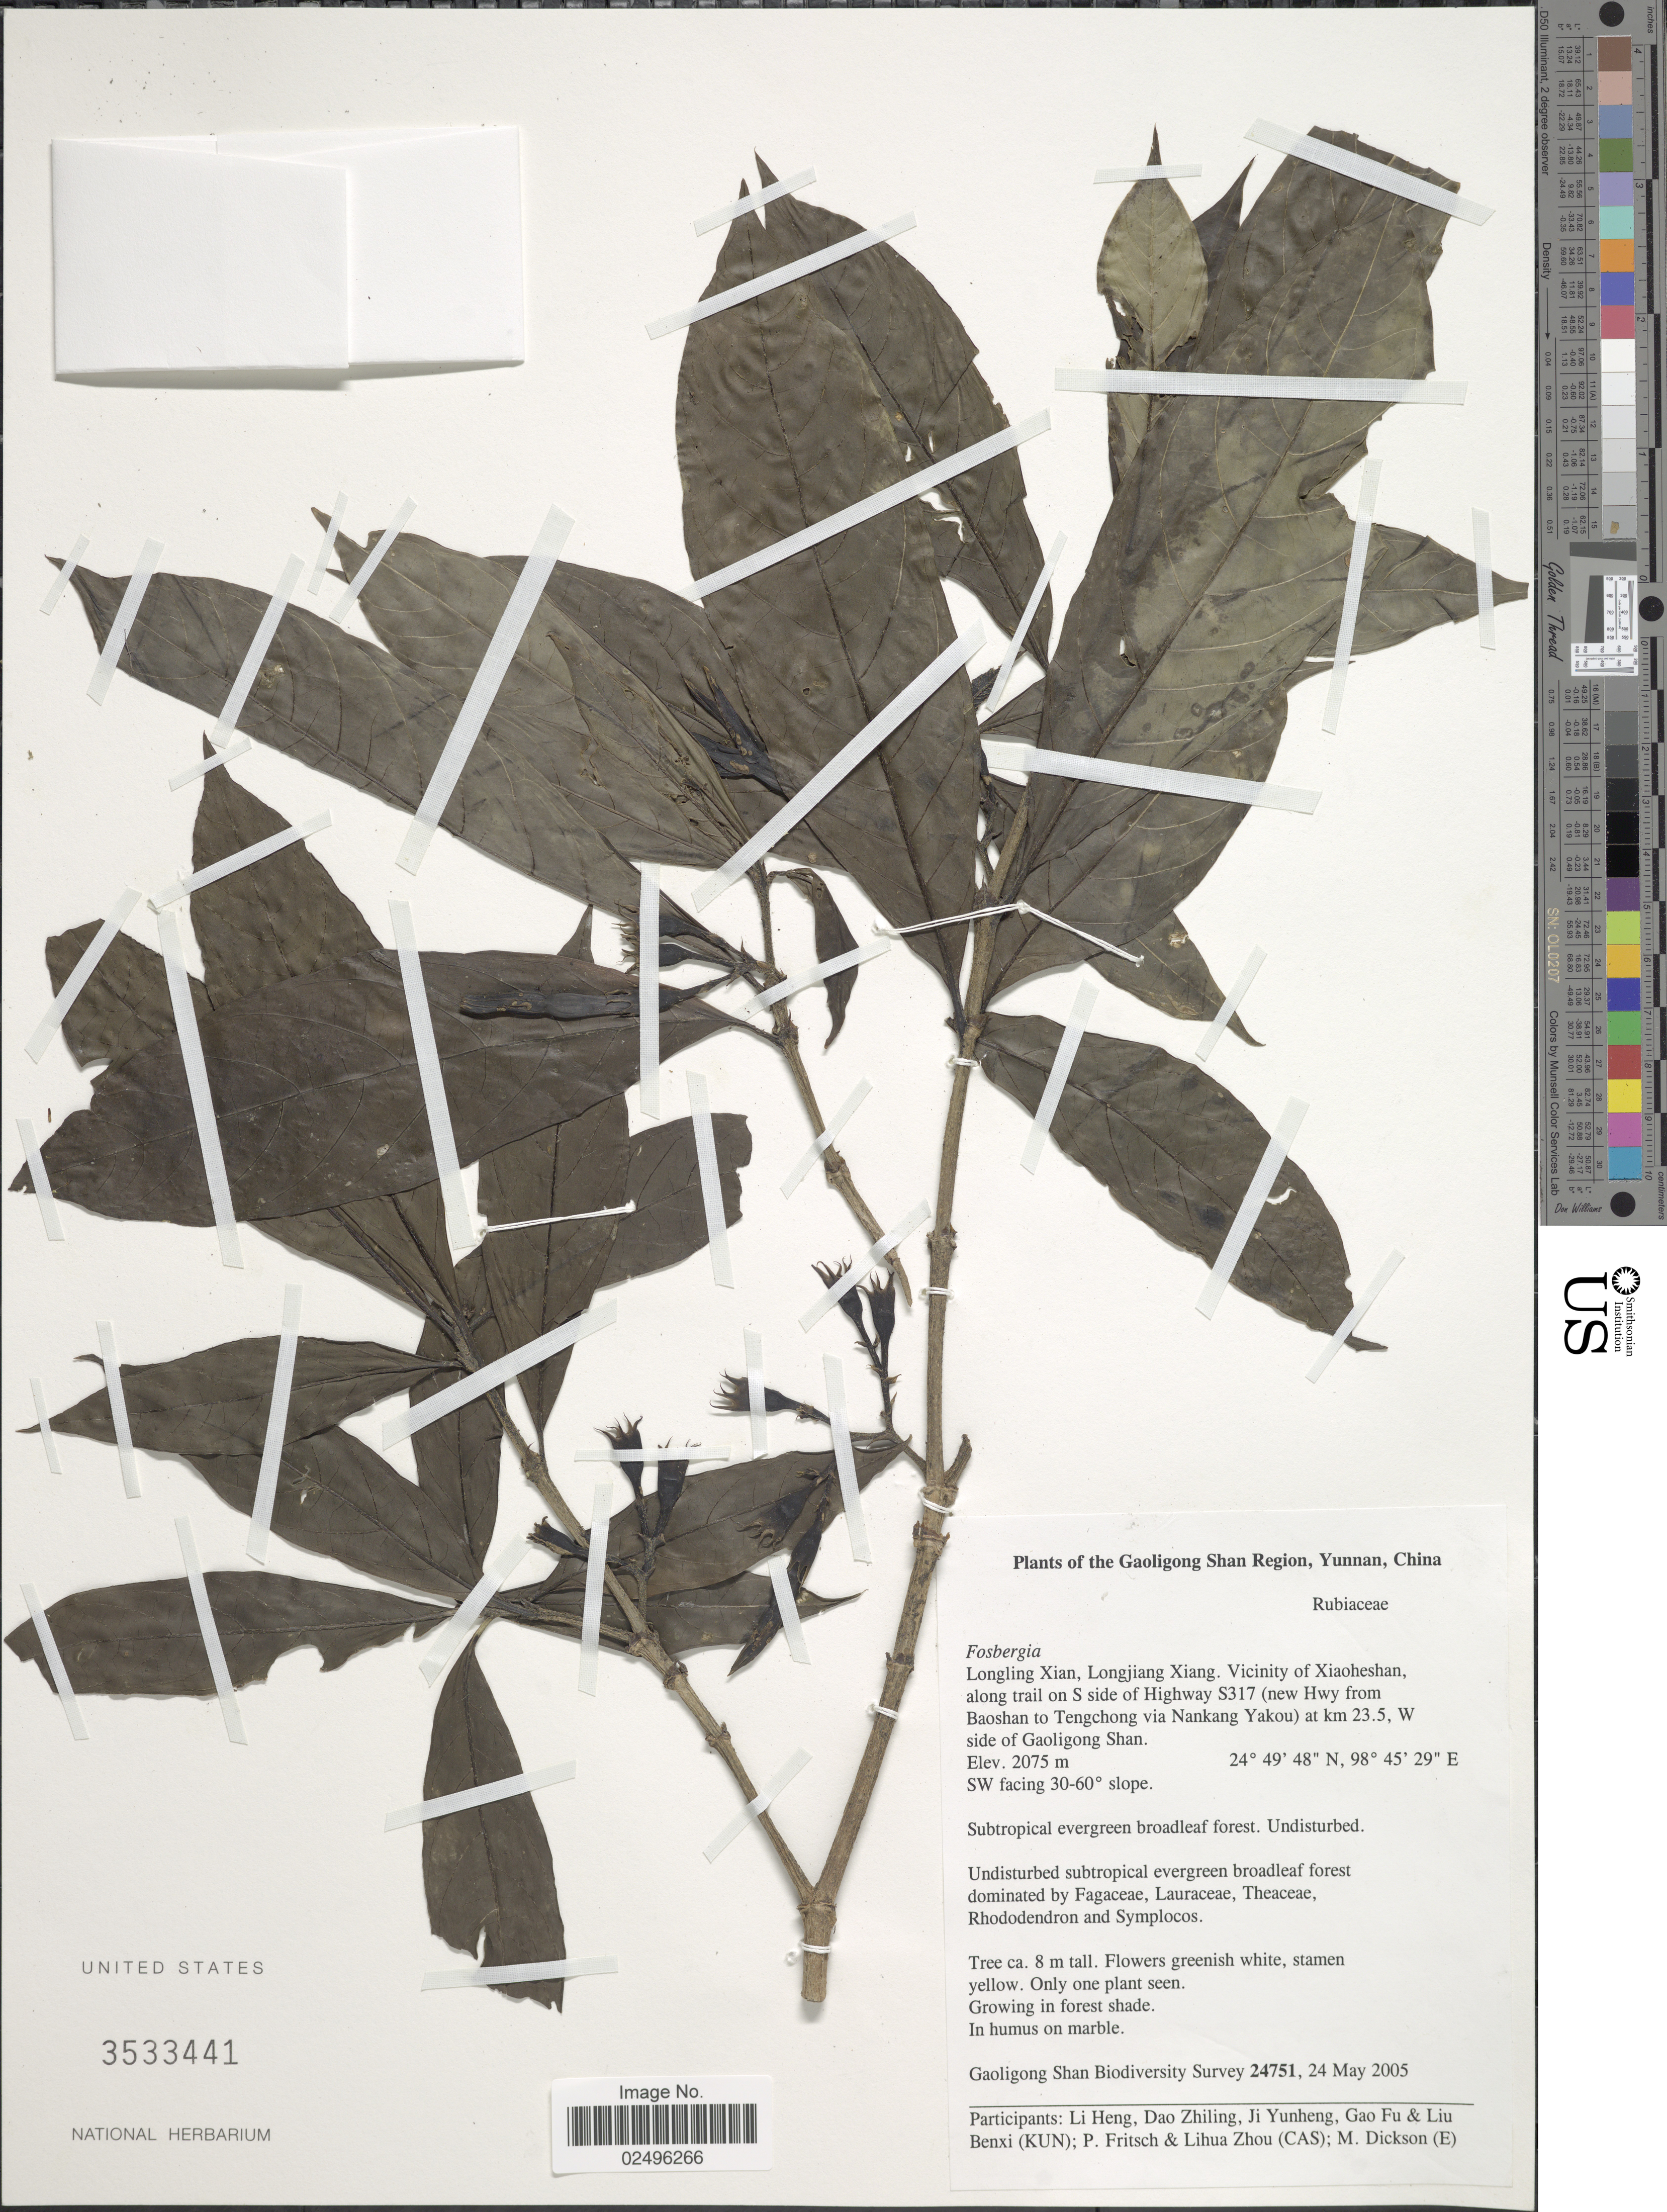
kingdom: Plantae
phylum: Tracheophyta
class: Magnoliopsida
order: Gentianales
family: Rubiaceae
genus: Fosbergia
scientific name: Fosbergia sp.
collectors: Gaoligong Shan Biodiversity Survey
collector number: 24751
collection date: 2005-05-24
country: China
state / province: Yunnan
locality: Gaoligong Shan Region, Yunnan. Longling Xian, Longjiang Xiang. Vicinity of Xiaoheshan, along trail on S side of Highway S317 (new Hwy from Baoshan to Tengchong via Nankang Yakou) at km 23.5 W side of Gaoligong Shan. SW facing 30-60° slope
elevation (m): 2075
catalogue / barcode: US 3533441